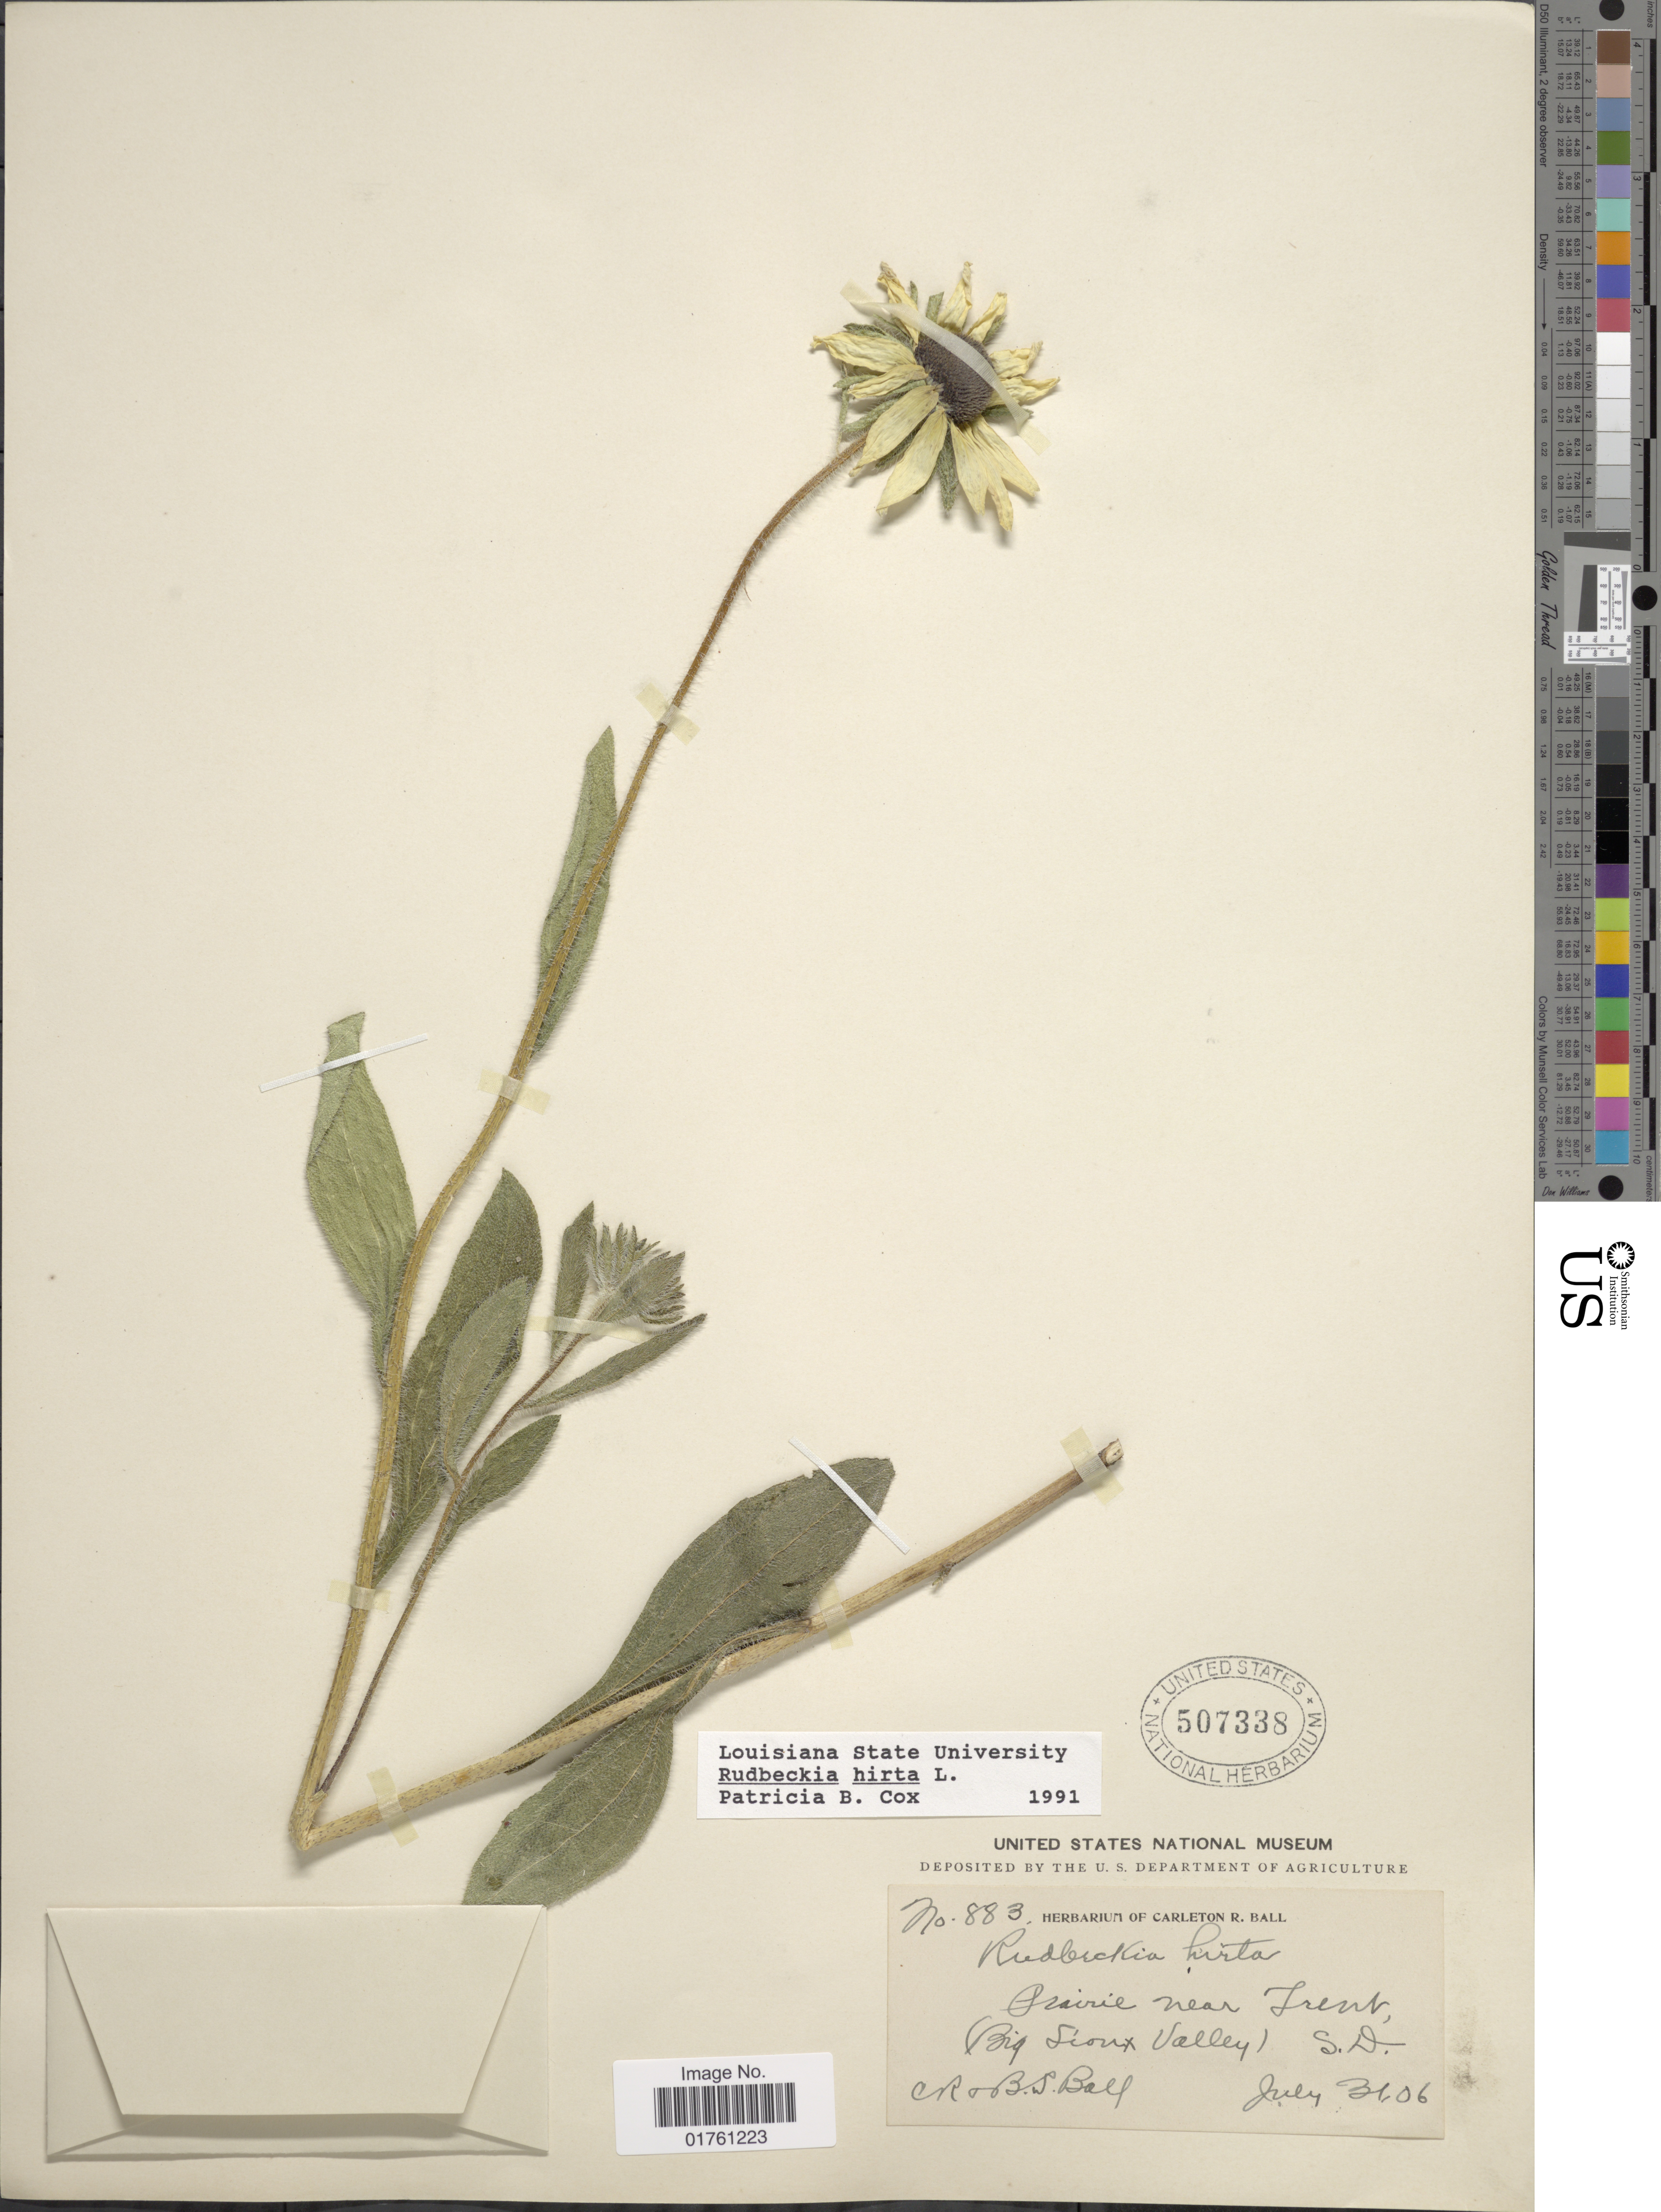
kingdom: Plantae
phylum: Tracheophyta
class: Magnoliopsida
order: Asterales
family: Asteraceae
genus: Rudbeckia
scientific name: Rudbeckia hirta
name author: L.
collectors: C. R. Ball & B. S. Ball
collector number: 883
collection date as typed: Transcribed d/m/y: 31/7/6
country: United States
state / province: South Dakota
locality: Prairie near Trent, (Big Sionx Valley)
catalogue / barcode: US 507338